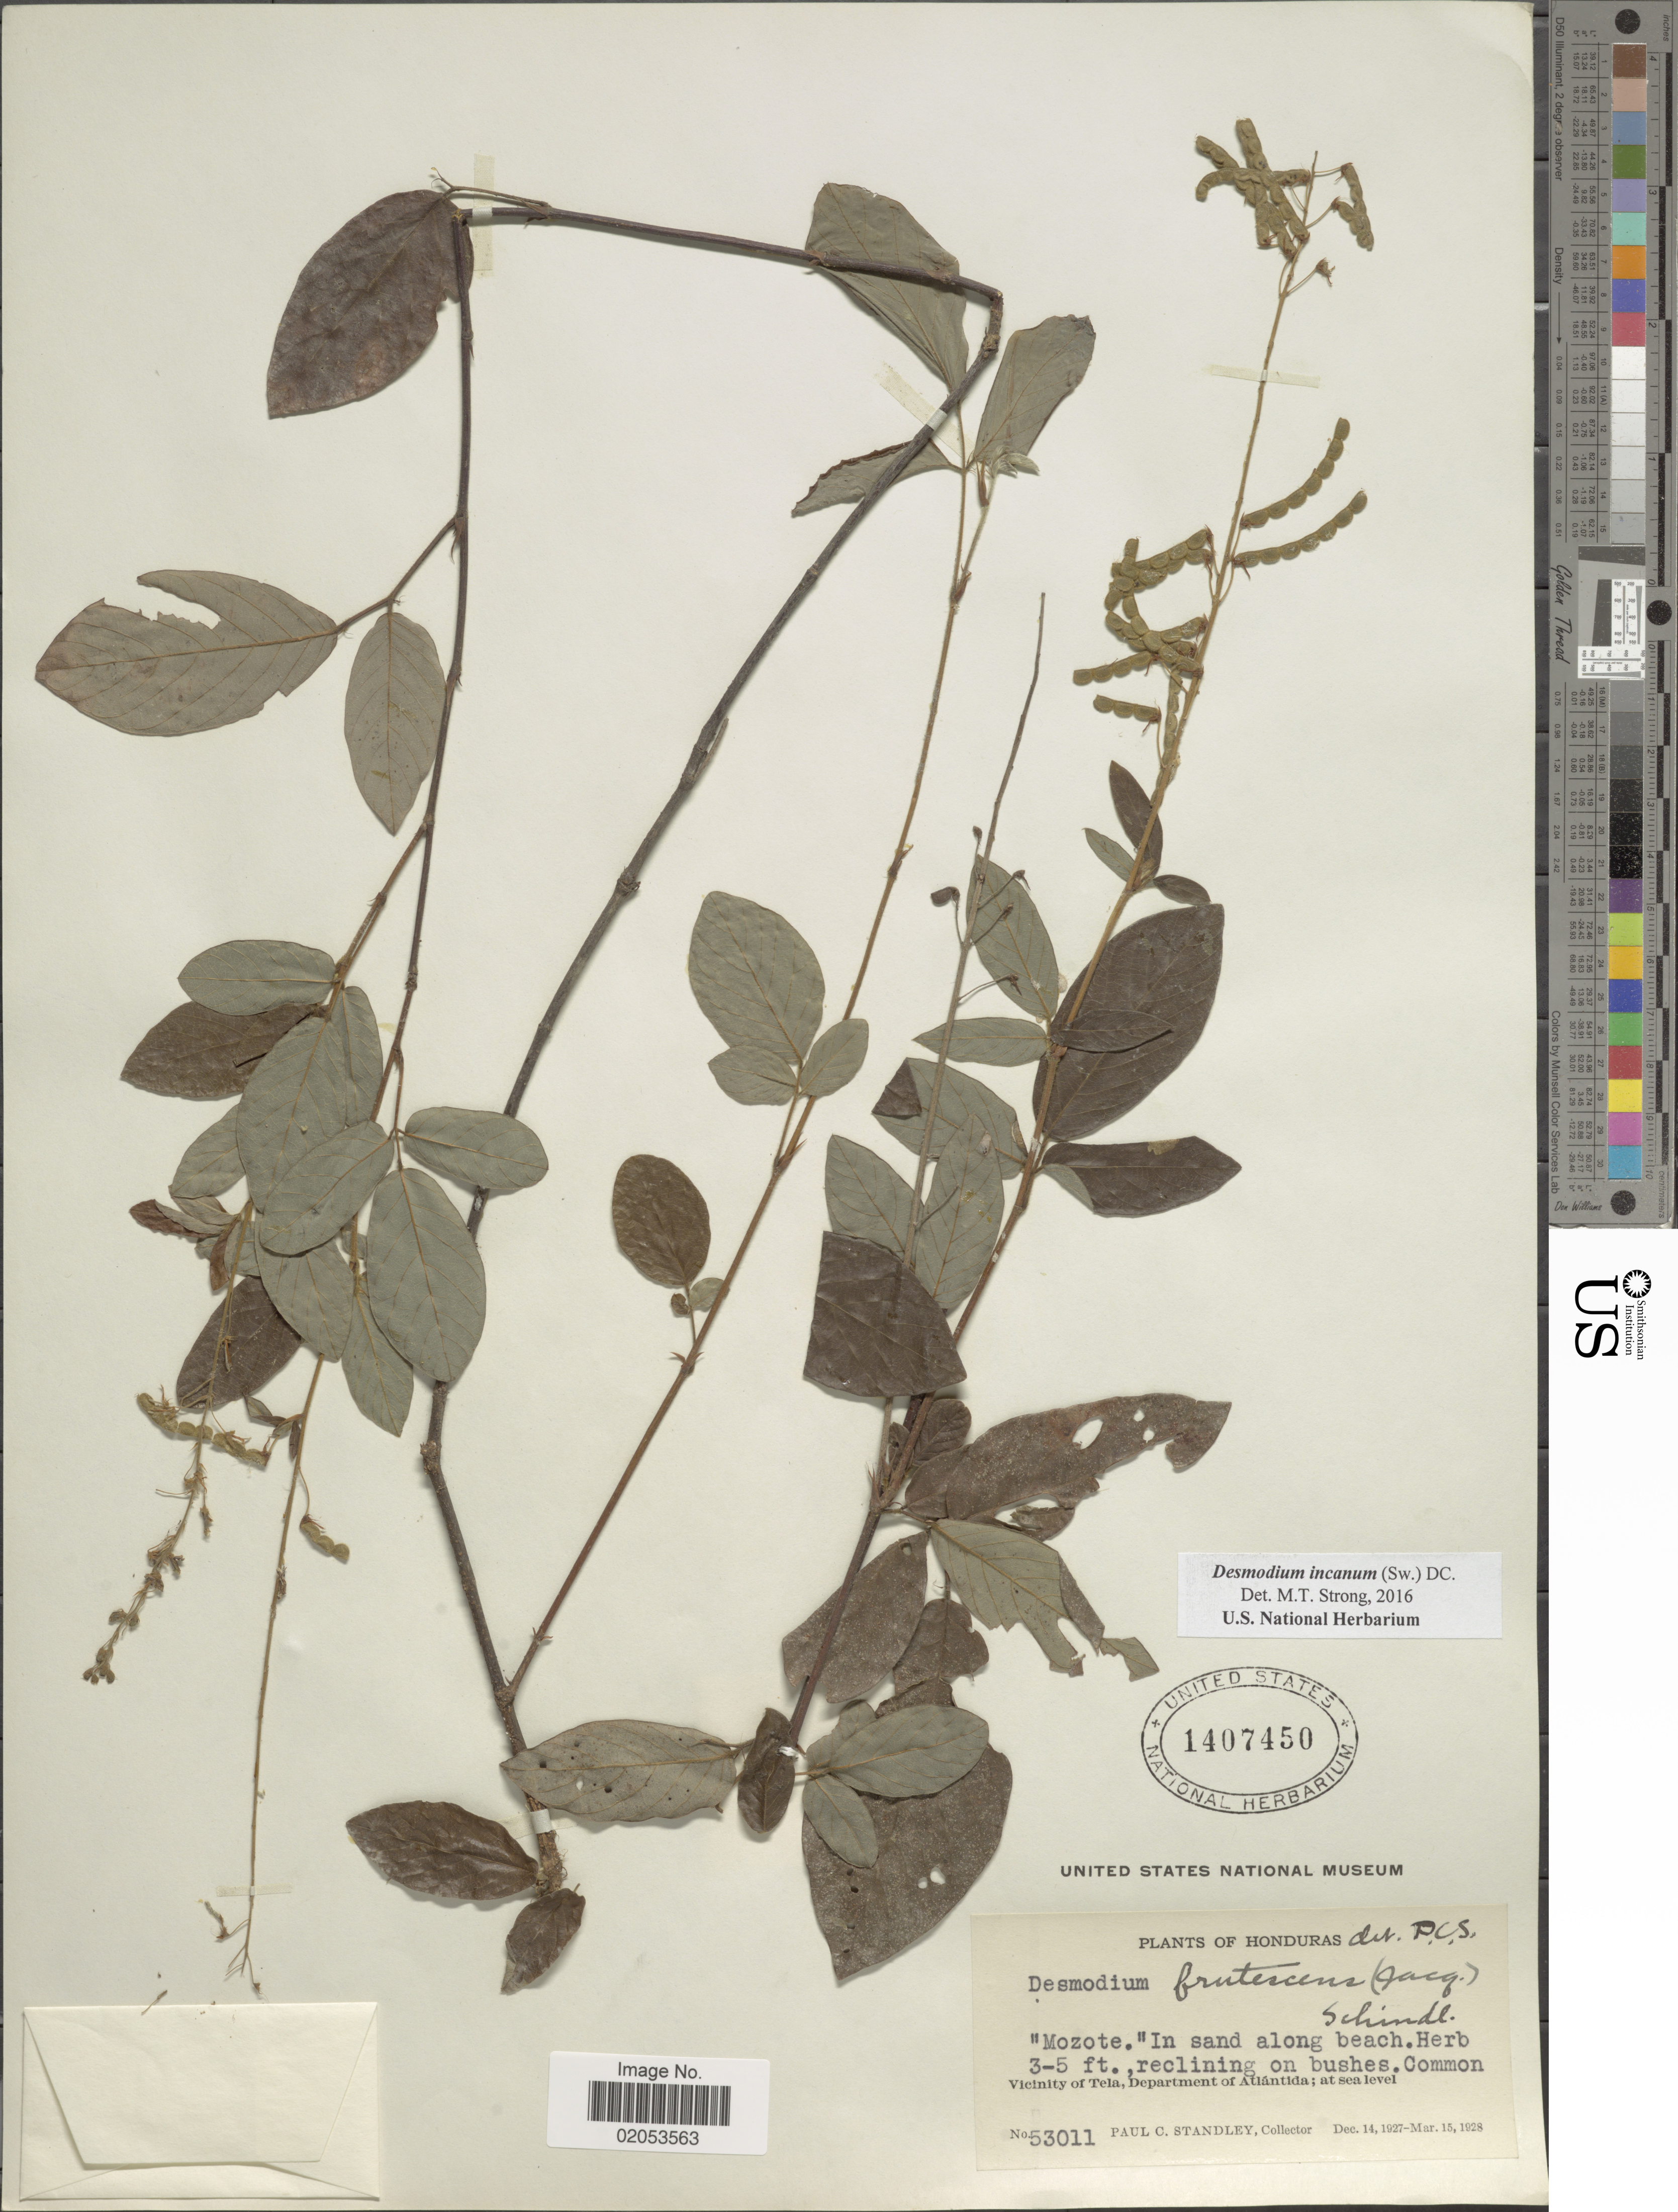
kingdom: Plantae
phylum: Tracheophyta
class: Magnoliopsida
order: Fabales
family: Fabaceae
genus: Desmodium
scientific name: Desmodium incanum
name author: (Sw.) DC.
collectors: P. C. Standley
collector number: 53011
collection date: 1927-12-14/1928-03-15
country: Honduras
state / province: Atlántida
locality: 'Mozote' In sand along beach, Vicinity of Tela, Department of Atlántida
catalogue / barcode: US 1407450